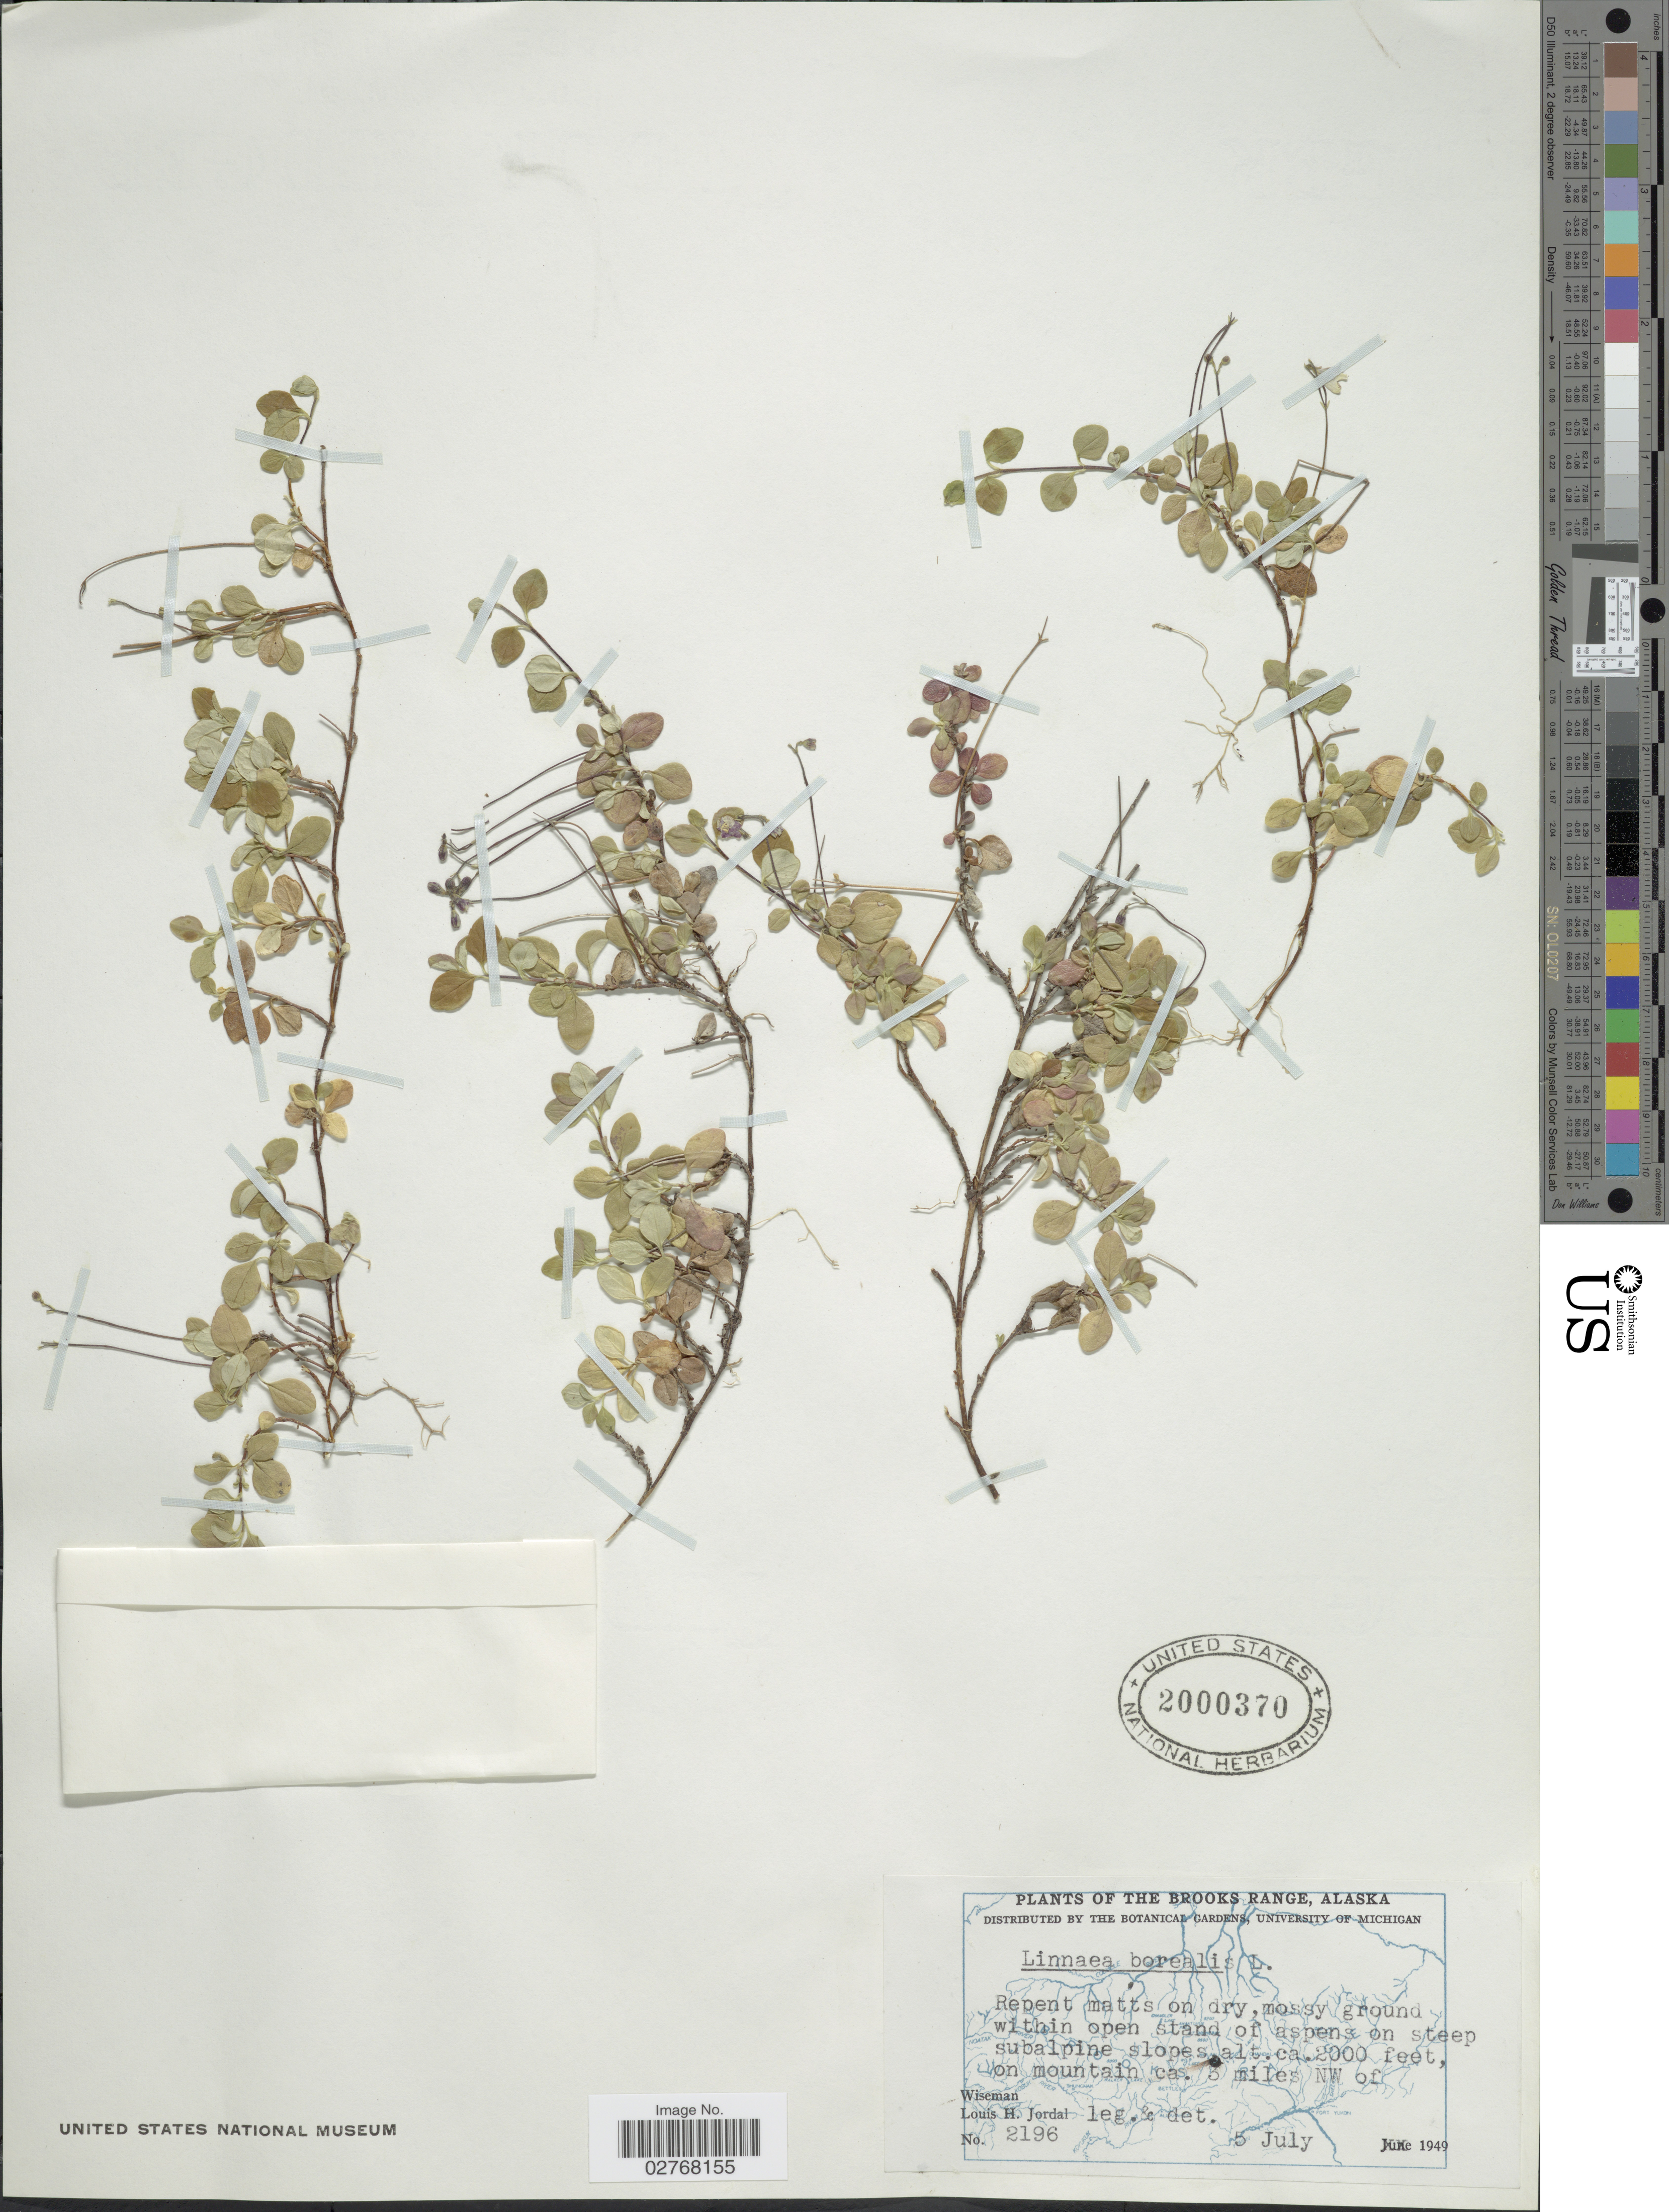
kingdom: Plantae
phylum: Tracheophyta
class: Magnoliopsida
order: Dipsacales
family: Caprifoliaceae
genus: Linnaea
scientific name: Linnaea borealis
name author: L.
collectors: L. Jordal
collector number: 2196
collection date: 1949-07-05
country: United States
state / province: Alaska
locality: The Brooks Range. On mountain ca. 3 miles NW of Wiseman.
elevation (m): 610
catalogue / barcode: US 2000370